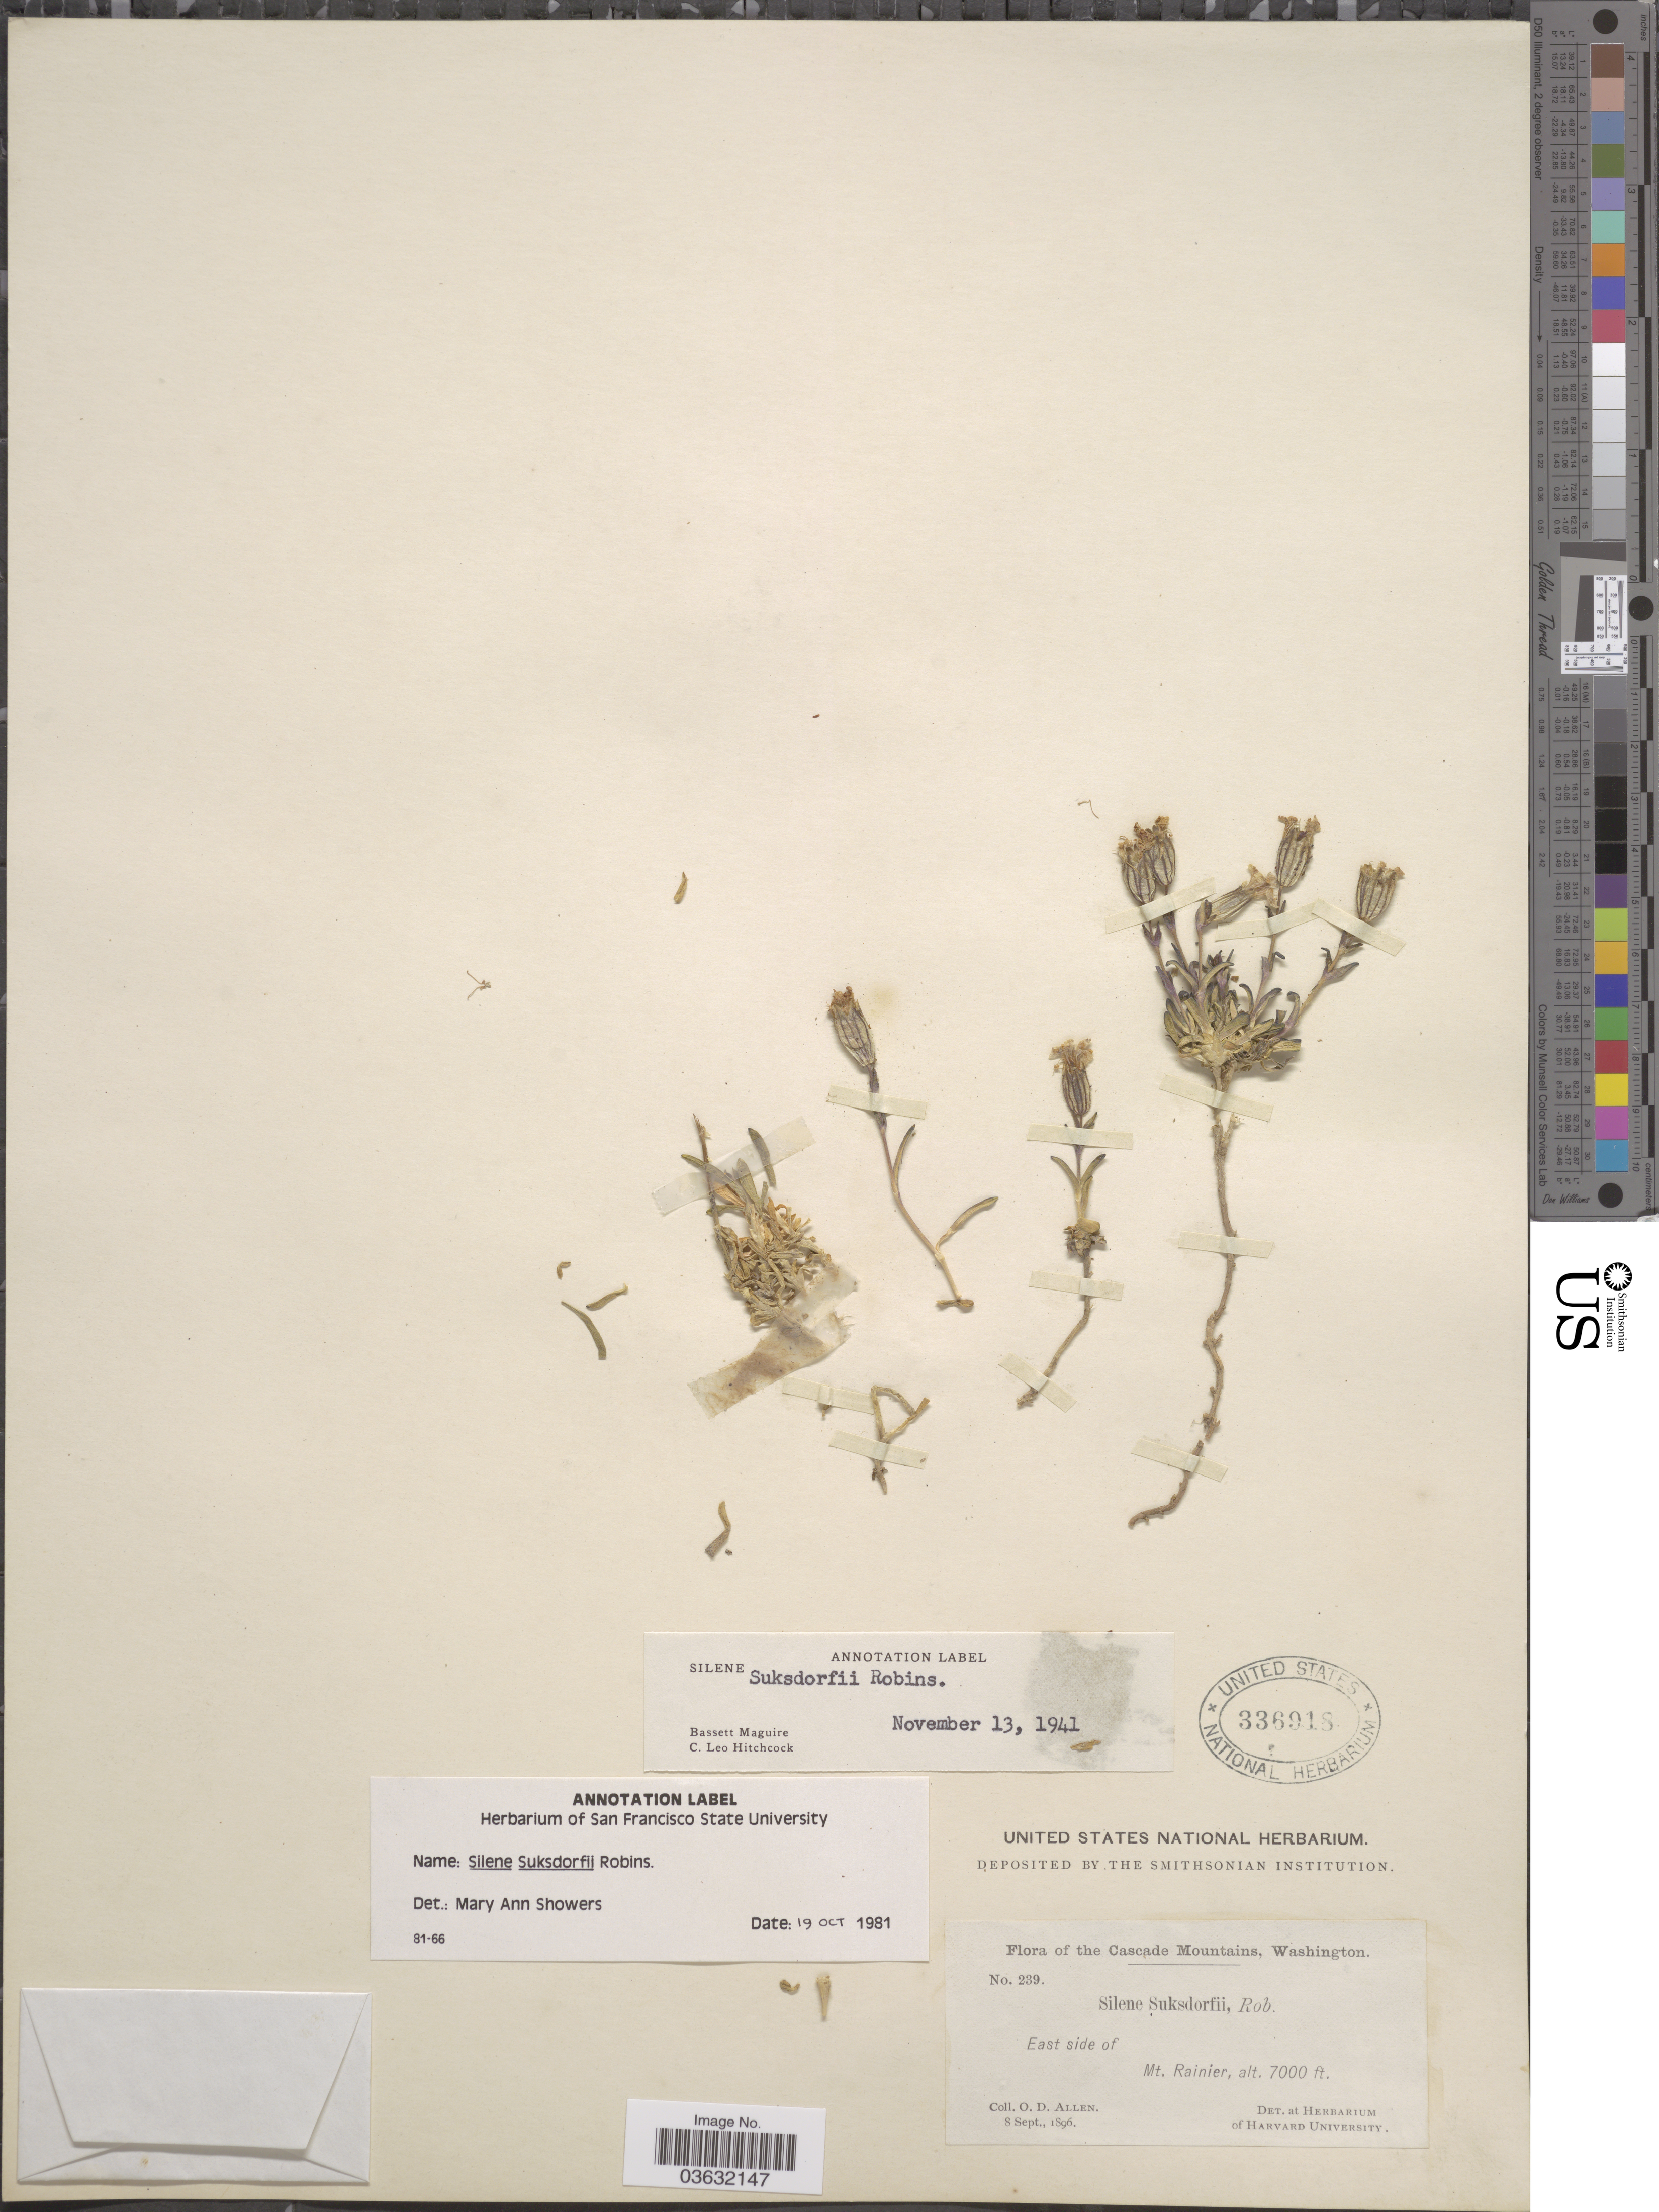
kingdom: Plantae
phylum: Tracheophyta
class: Magnoliopsida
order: Caryophyllales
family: Caryophyllaceae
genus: Silene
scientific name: Silene suksdorfii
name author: B.L. Rob.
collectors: O. D. Allen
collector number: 239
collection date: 1896-09-08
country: United States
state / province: Washington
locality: The Cascade Mountains. East side of Mt. Rainier.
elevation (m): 2134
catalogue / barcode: US 336918